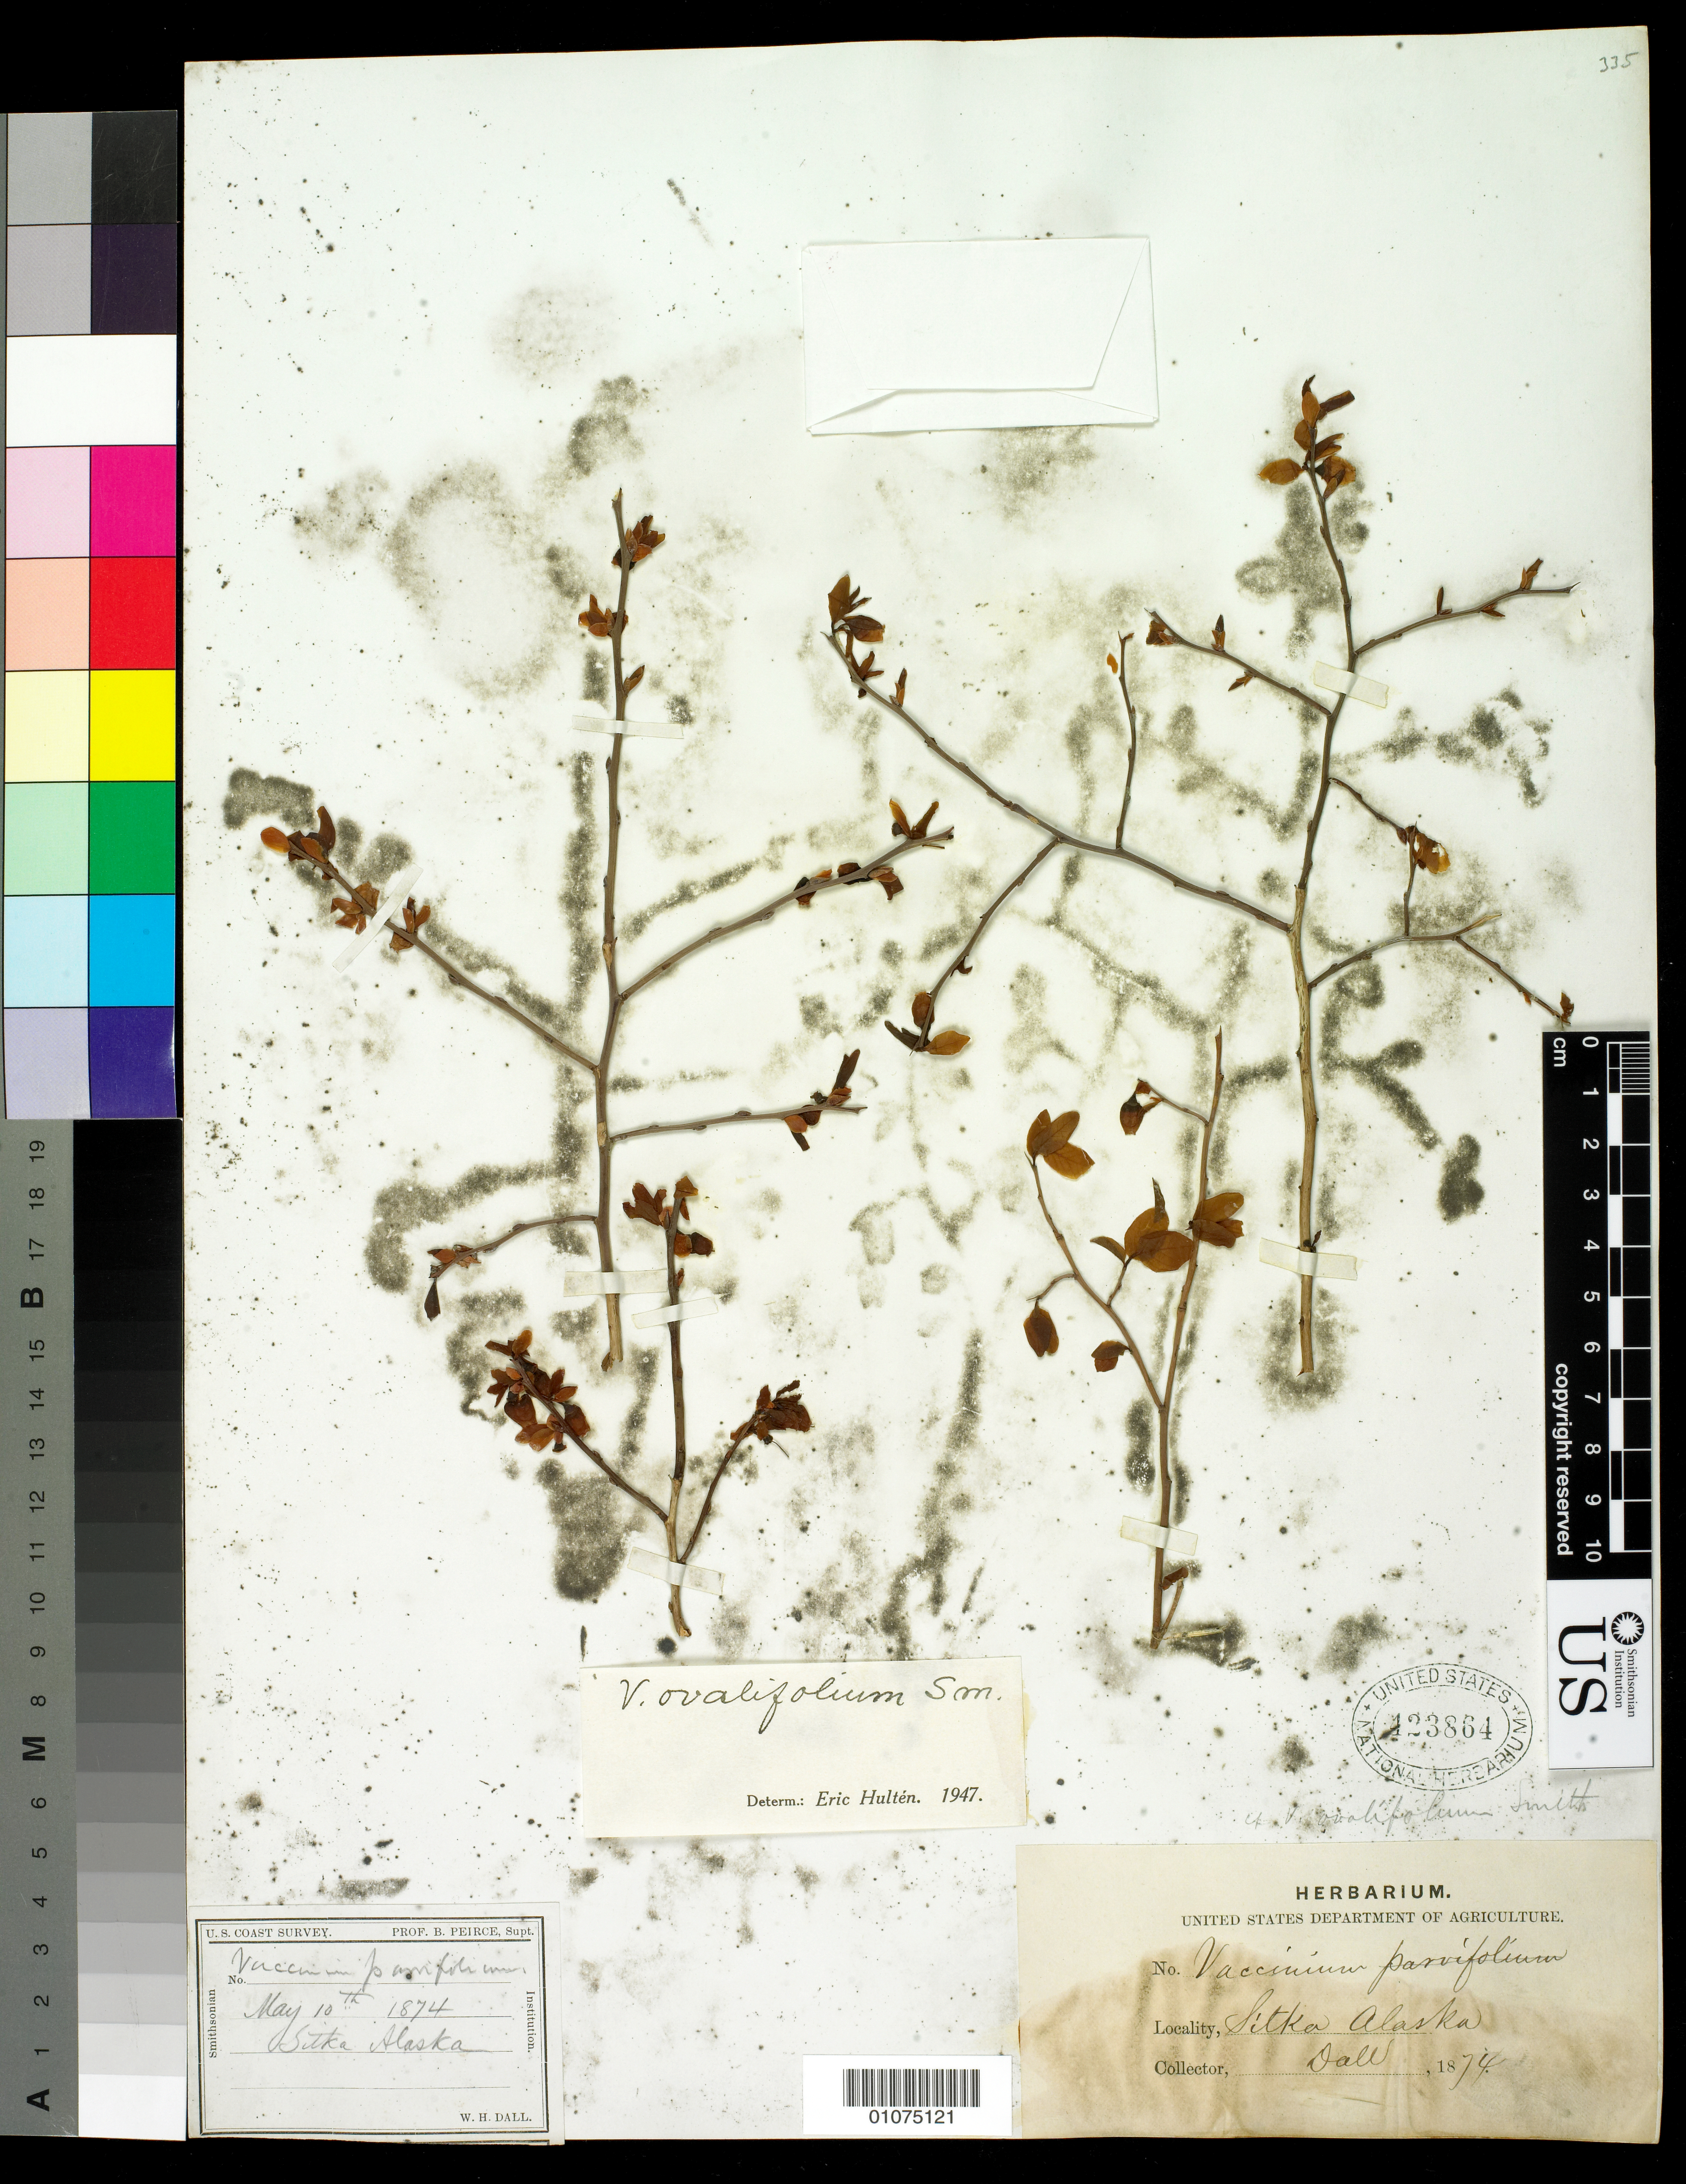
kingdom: Plantae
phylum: Tracheophyta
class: Magnoliopsida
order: Ericales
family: Ericaceae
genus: Vaccinium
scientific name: Vaccinium ovalifolium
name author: Sm.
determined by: Hultén, [O.] Eric G.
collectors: W. Dall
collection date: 1874-05-10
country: United States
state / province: Alaska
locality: Sitka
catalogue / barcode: US 423864